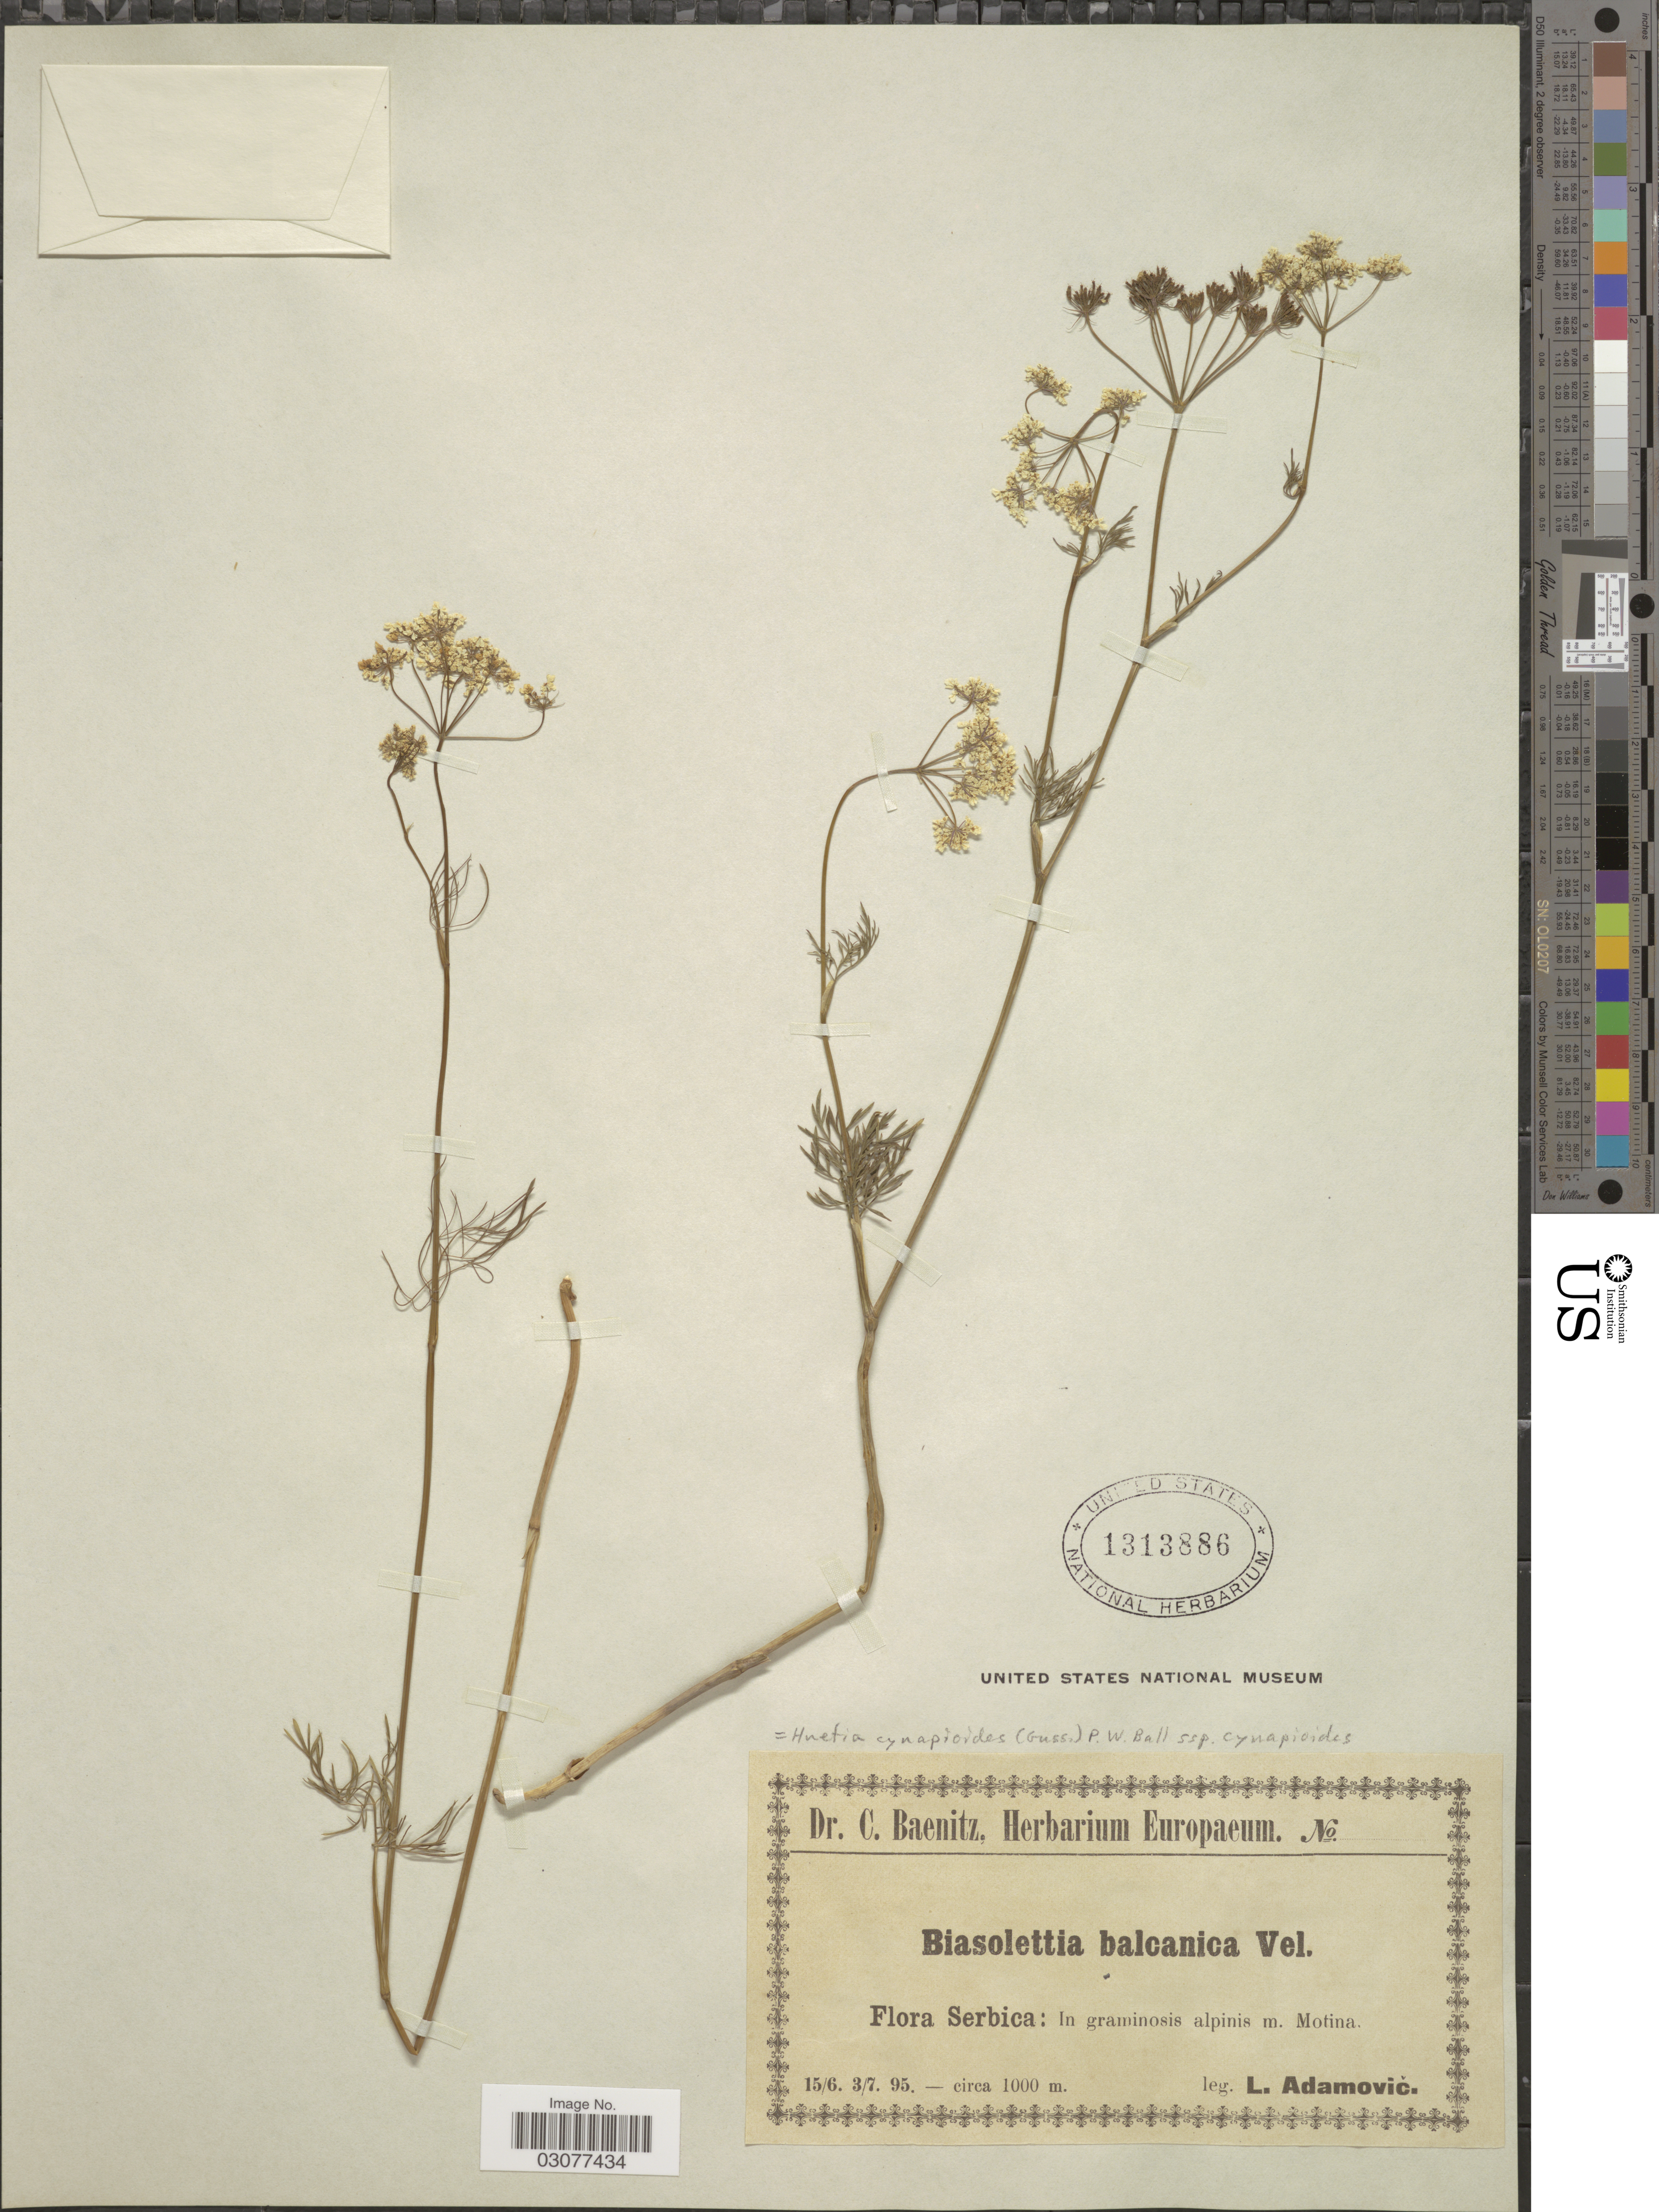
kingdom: Plantae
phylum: Tracheophyta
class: Magnoliopsida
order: Apiales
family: Apiaceae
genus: Huetia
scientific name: Huetia cynapioides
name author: (Gussone) P.W. Ball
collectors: L. Adamović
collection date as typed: Transcribed d/m/y: 15/6/95 to 3/7/95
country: Serbia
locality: Serbica: In graminosis alpinis m. Motina.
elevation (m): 1000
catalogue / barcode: US 1313886